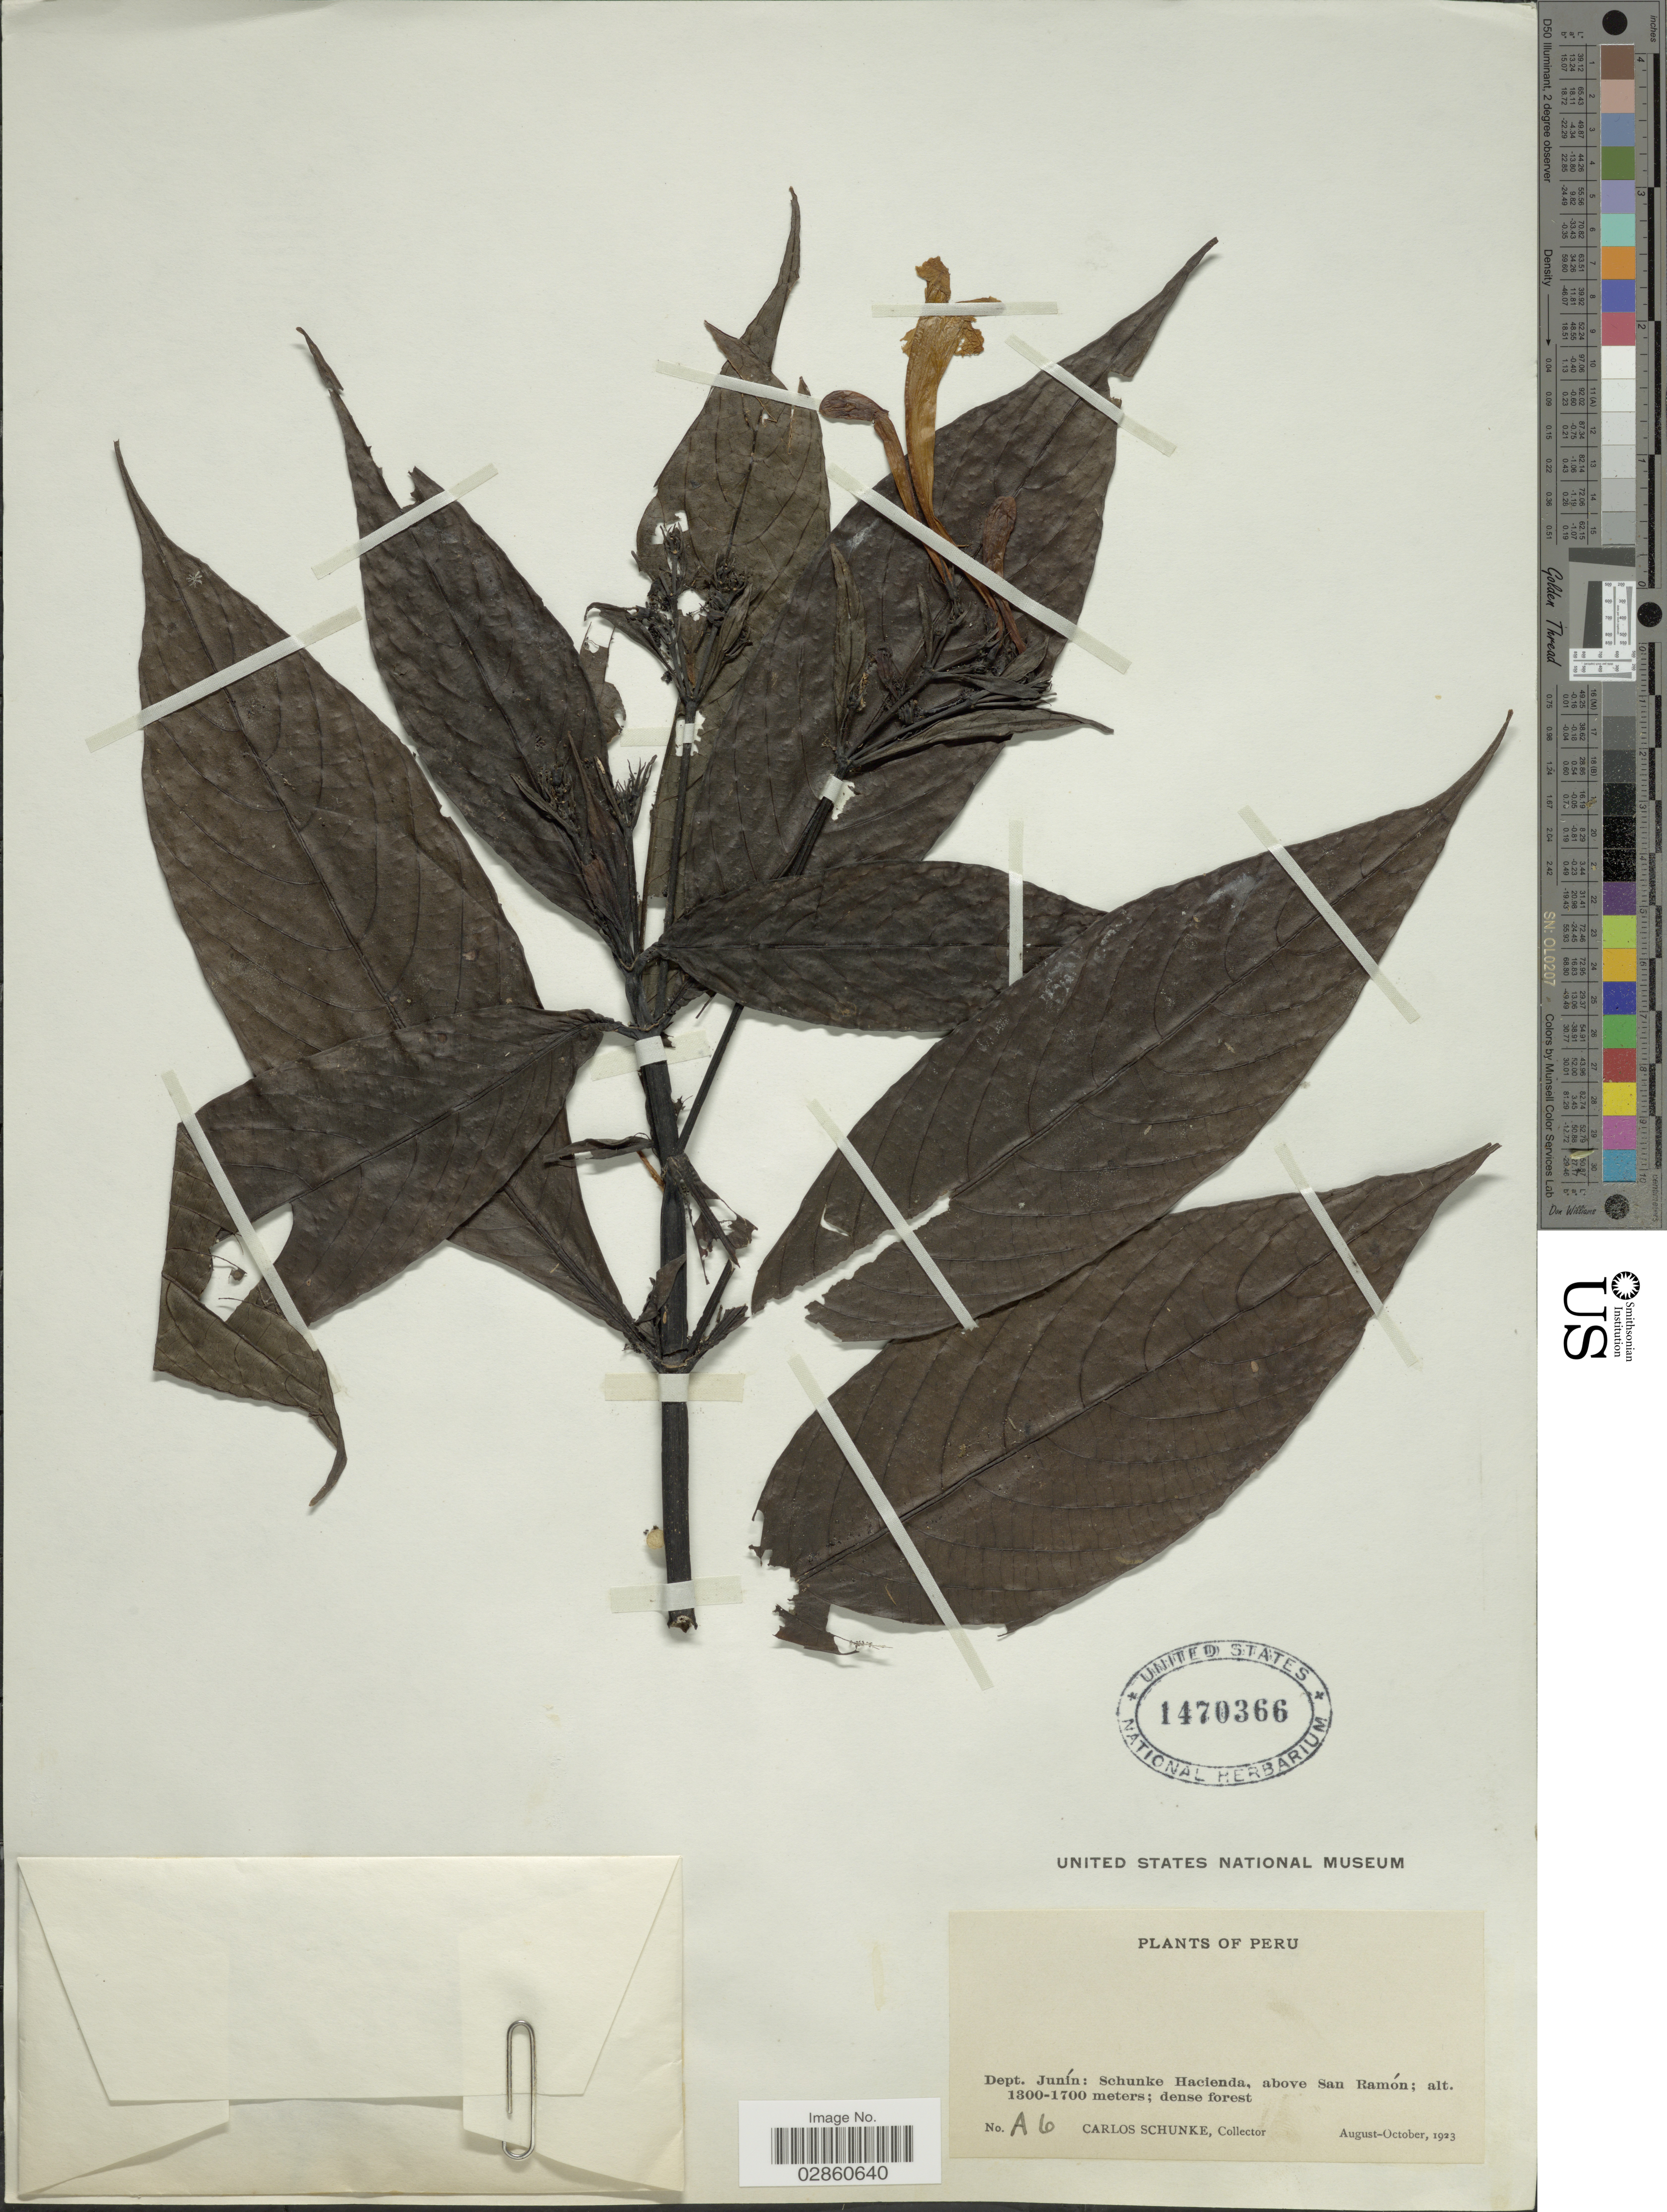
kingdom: Plantae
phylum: Tracheophyta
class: Magnoliopsida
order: Lamiales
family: Acanthaceae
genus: Ruellia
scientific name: Ruellia haenkeana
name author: (Nees) Wassh.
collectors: C. Schunke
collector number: A6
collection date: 1923-08/1923-10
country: Peru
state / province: Junín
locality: Dept. Junín: Schunke Hacienda, above San Ramón.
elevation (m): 1300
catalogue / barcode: US 1470366